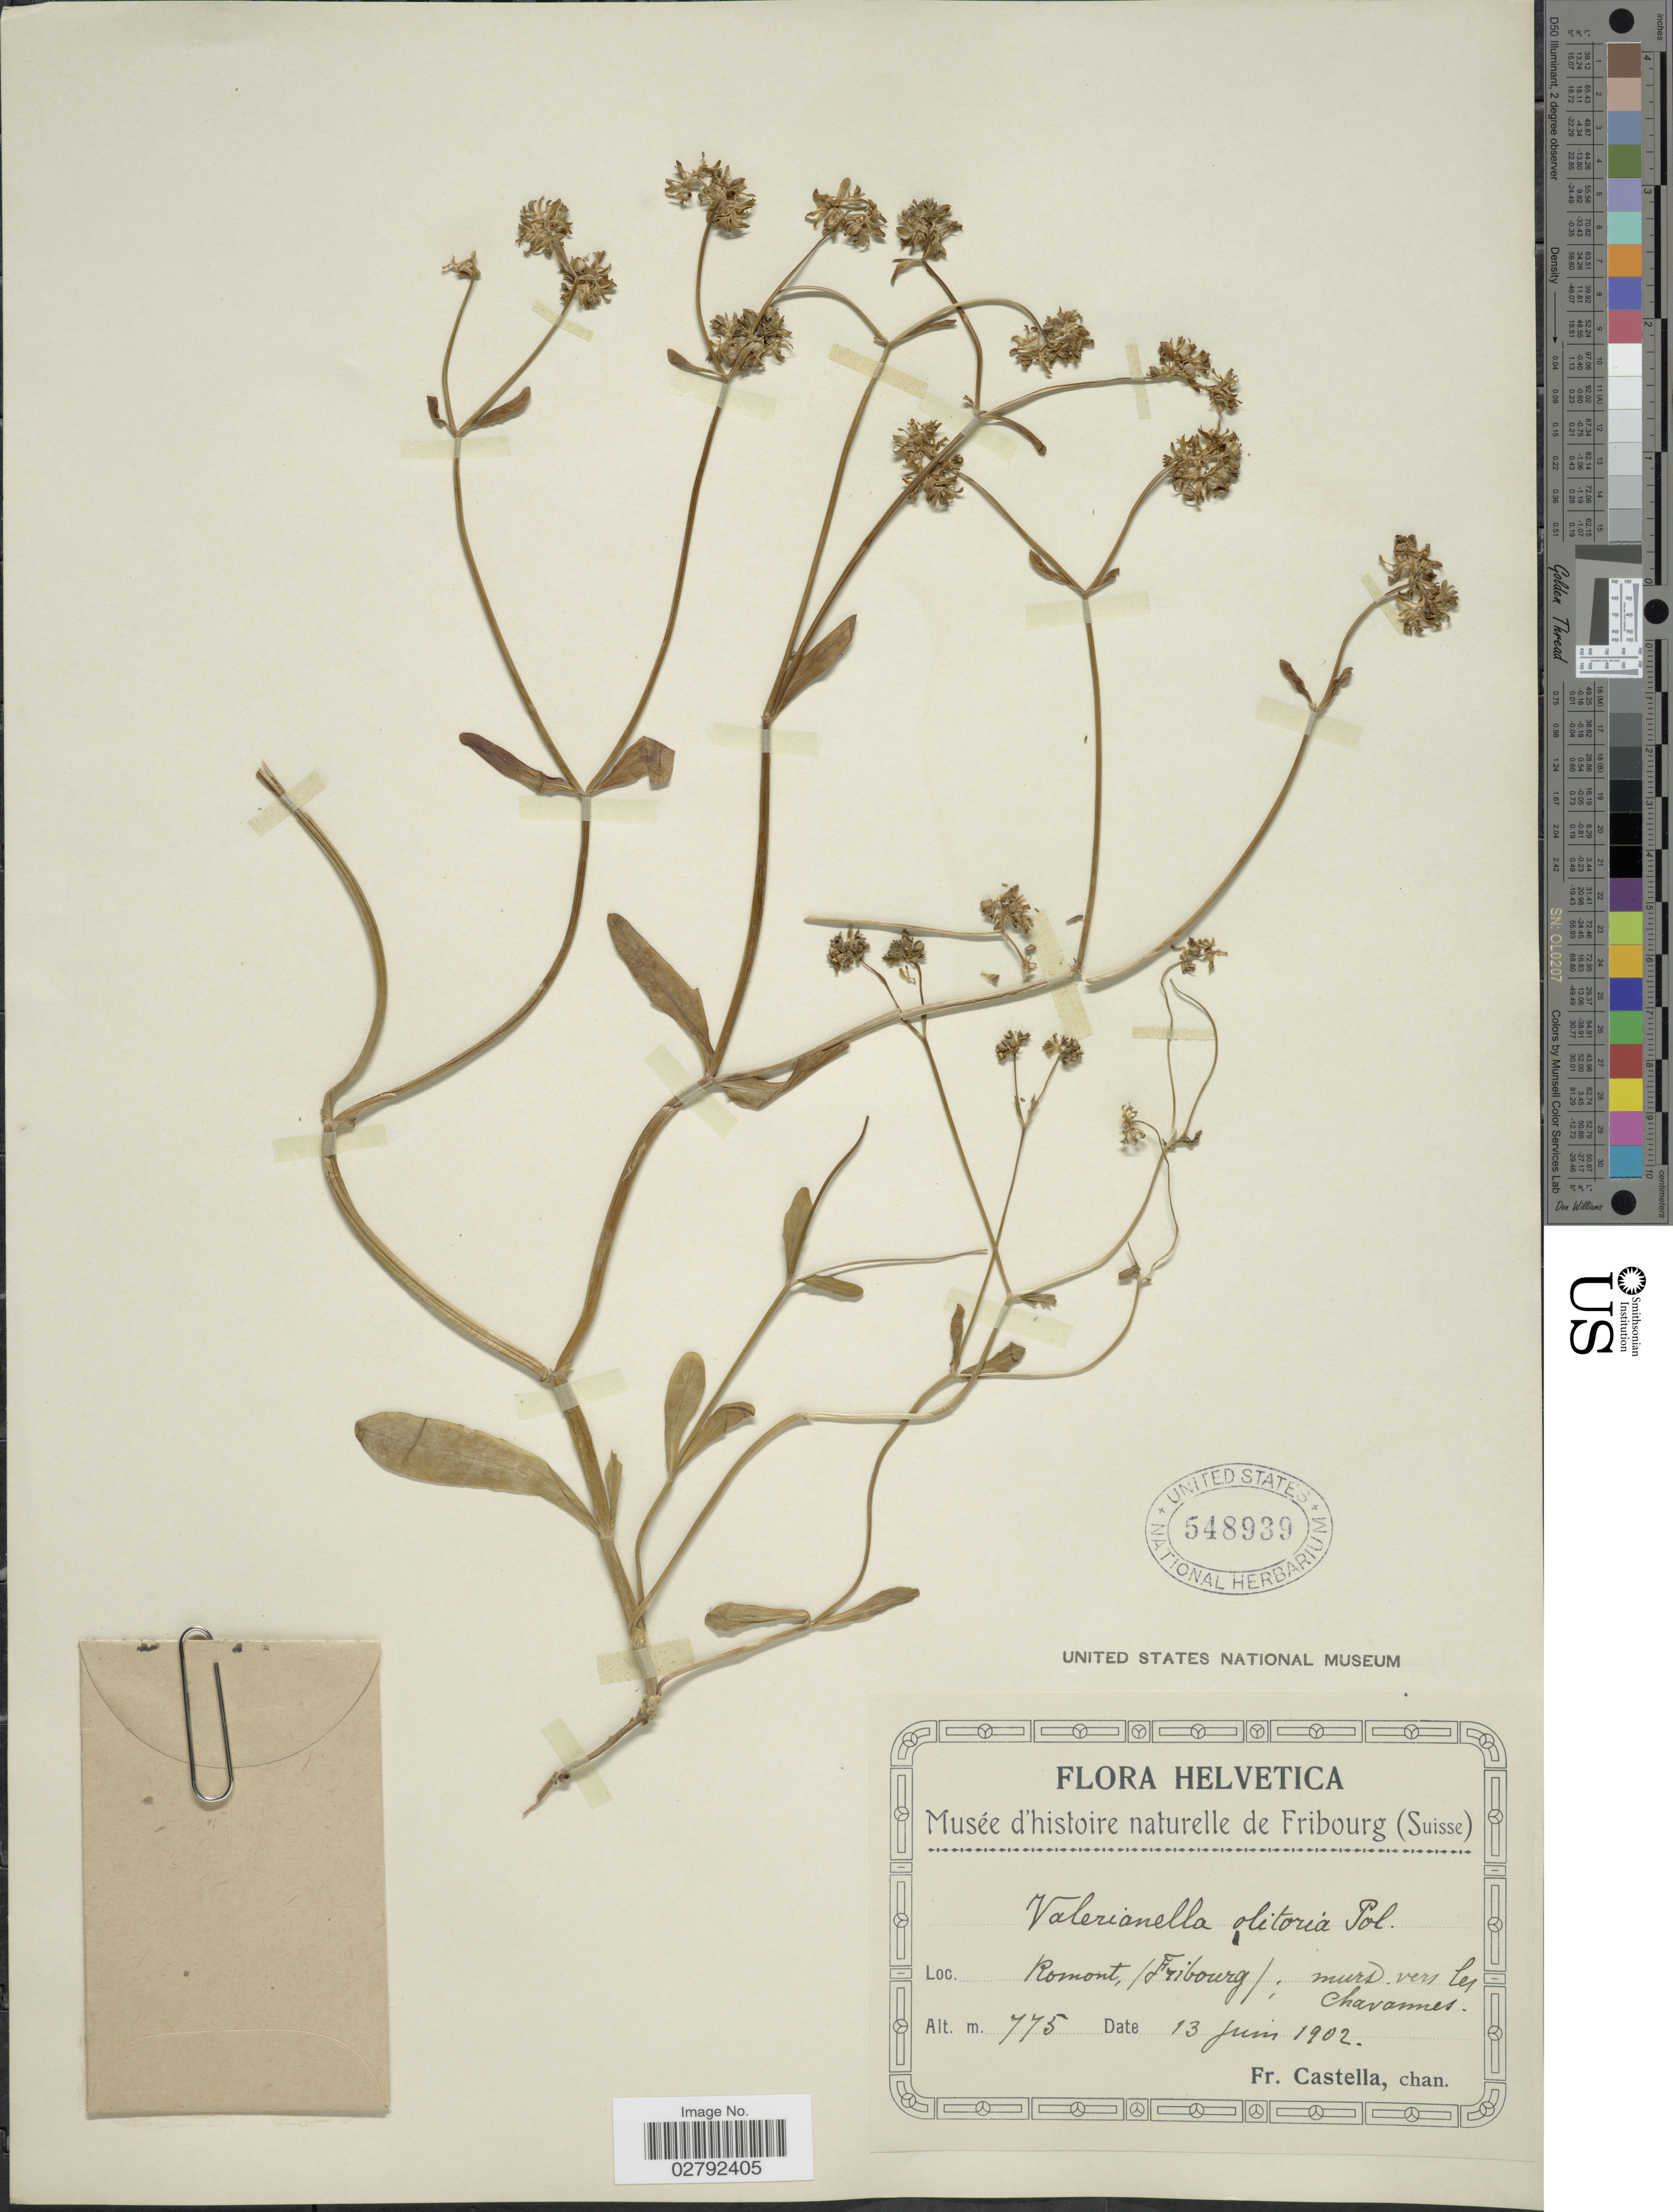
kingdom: Plantae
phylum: Tracheophyta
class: Magnoliopsida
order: Dipsacales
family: Caprifoliaceae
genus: Valerianella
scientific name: Valerianella olitoria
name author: (L.) Pollich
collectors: Fr. Castella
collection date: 1902-06-13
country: Switzerland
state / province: Fribourg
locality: Helvetica. Romont; murs. vers les Chavasmes.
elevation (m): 775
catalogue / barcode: US 548939